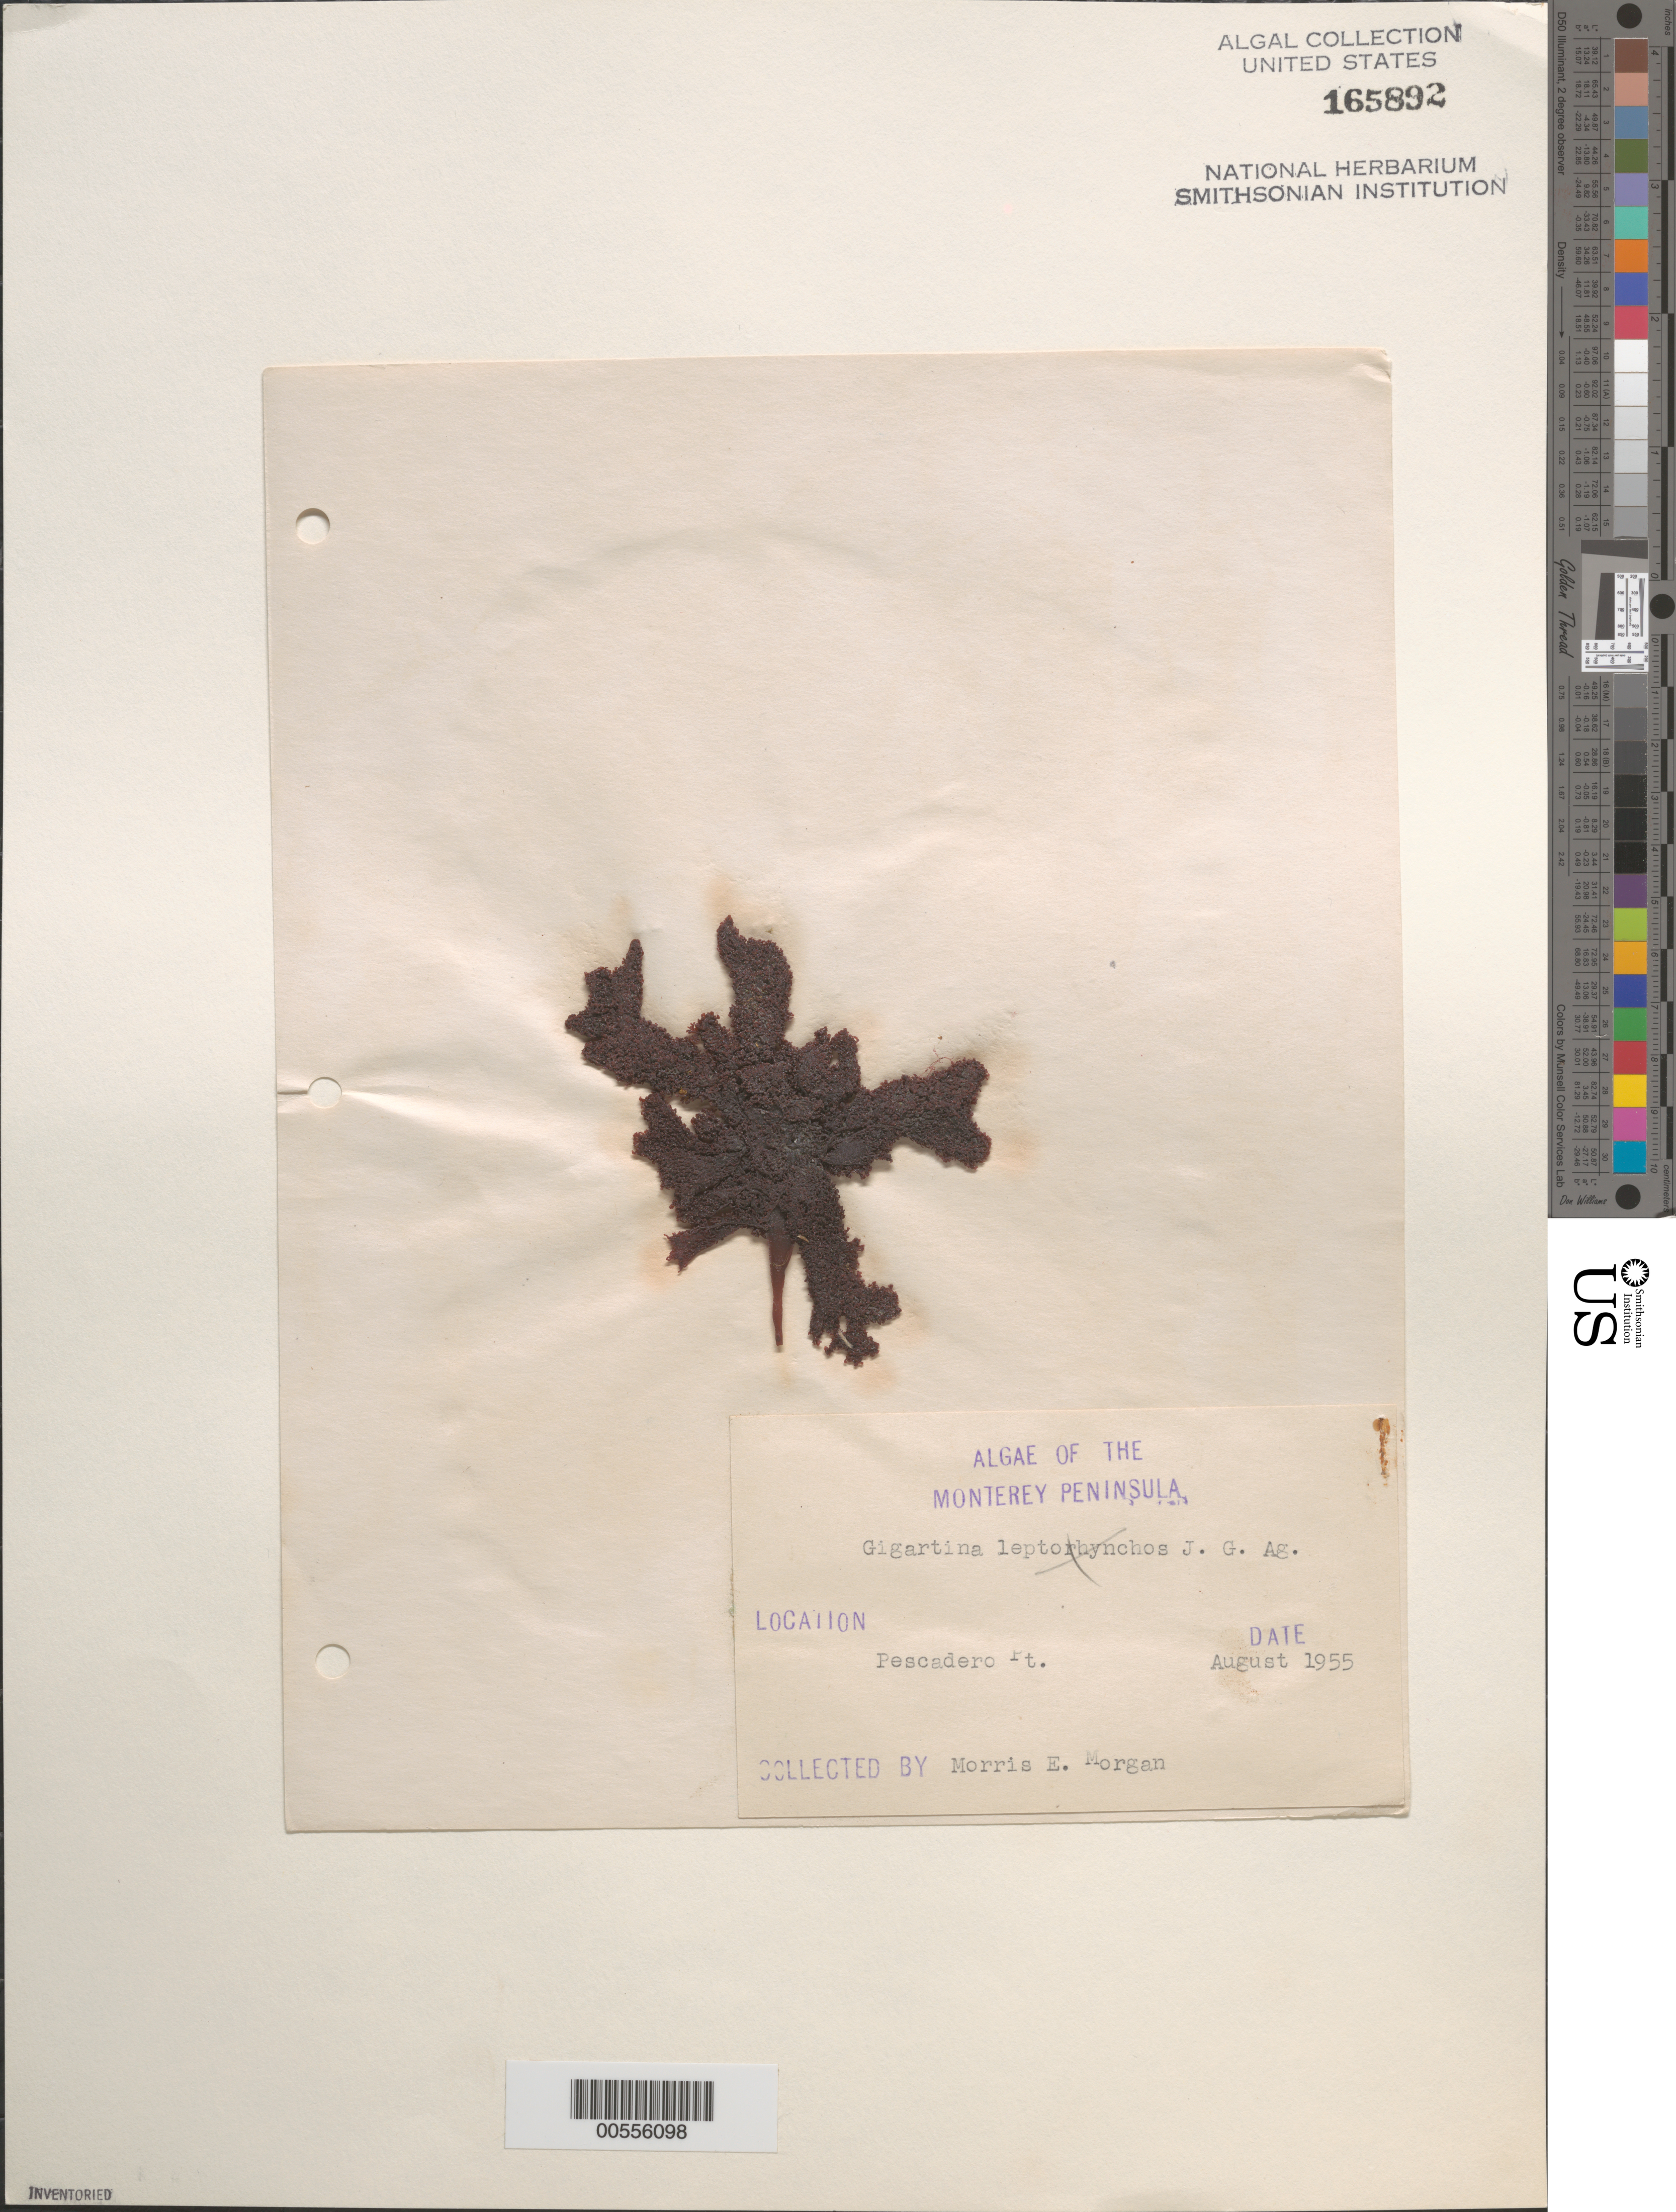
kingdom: Plantae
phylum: Rhodophyta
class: Florideophyceae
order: Gigartinales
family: Gigartinaceae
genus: Gigartina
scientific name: Gigartina sp.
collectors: M. Morgan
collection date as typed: Aug 1955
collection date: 1955-08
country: United States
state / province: California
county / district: Monterey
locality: Pescadero Point, Monterey Peninsula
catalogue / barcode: US 165892